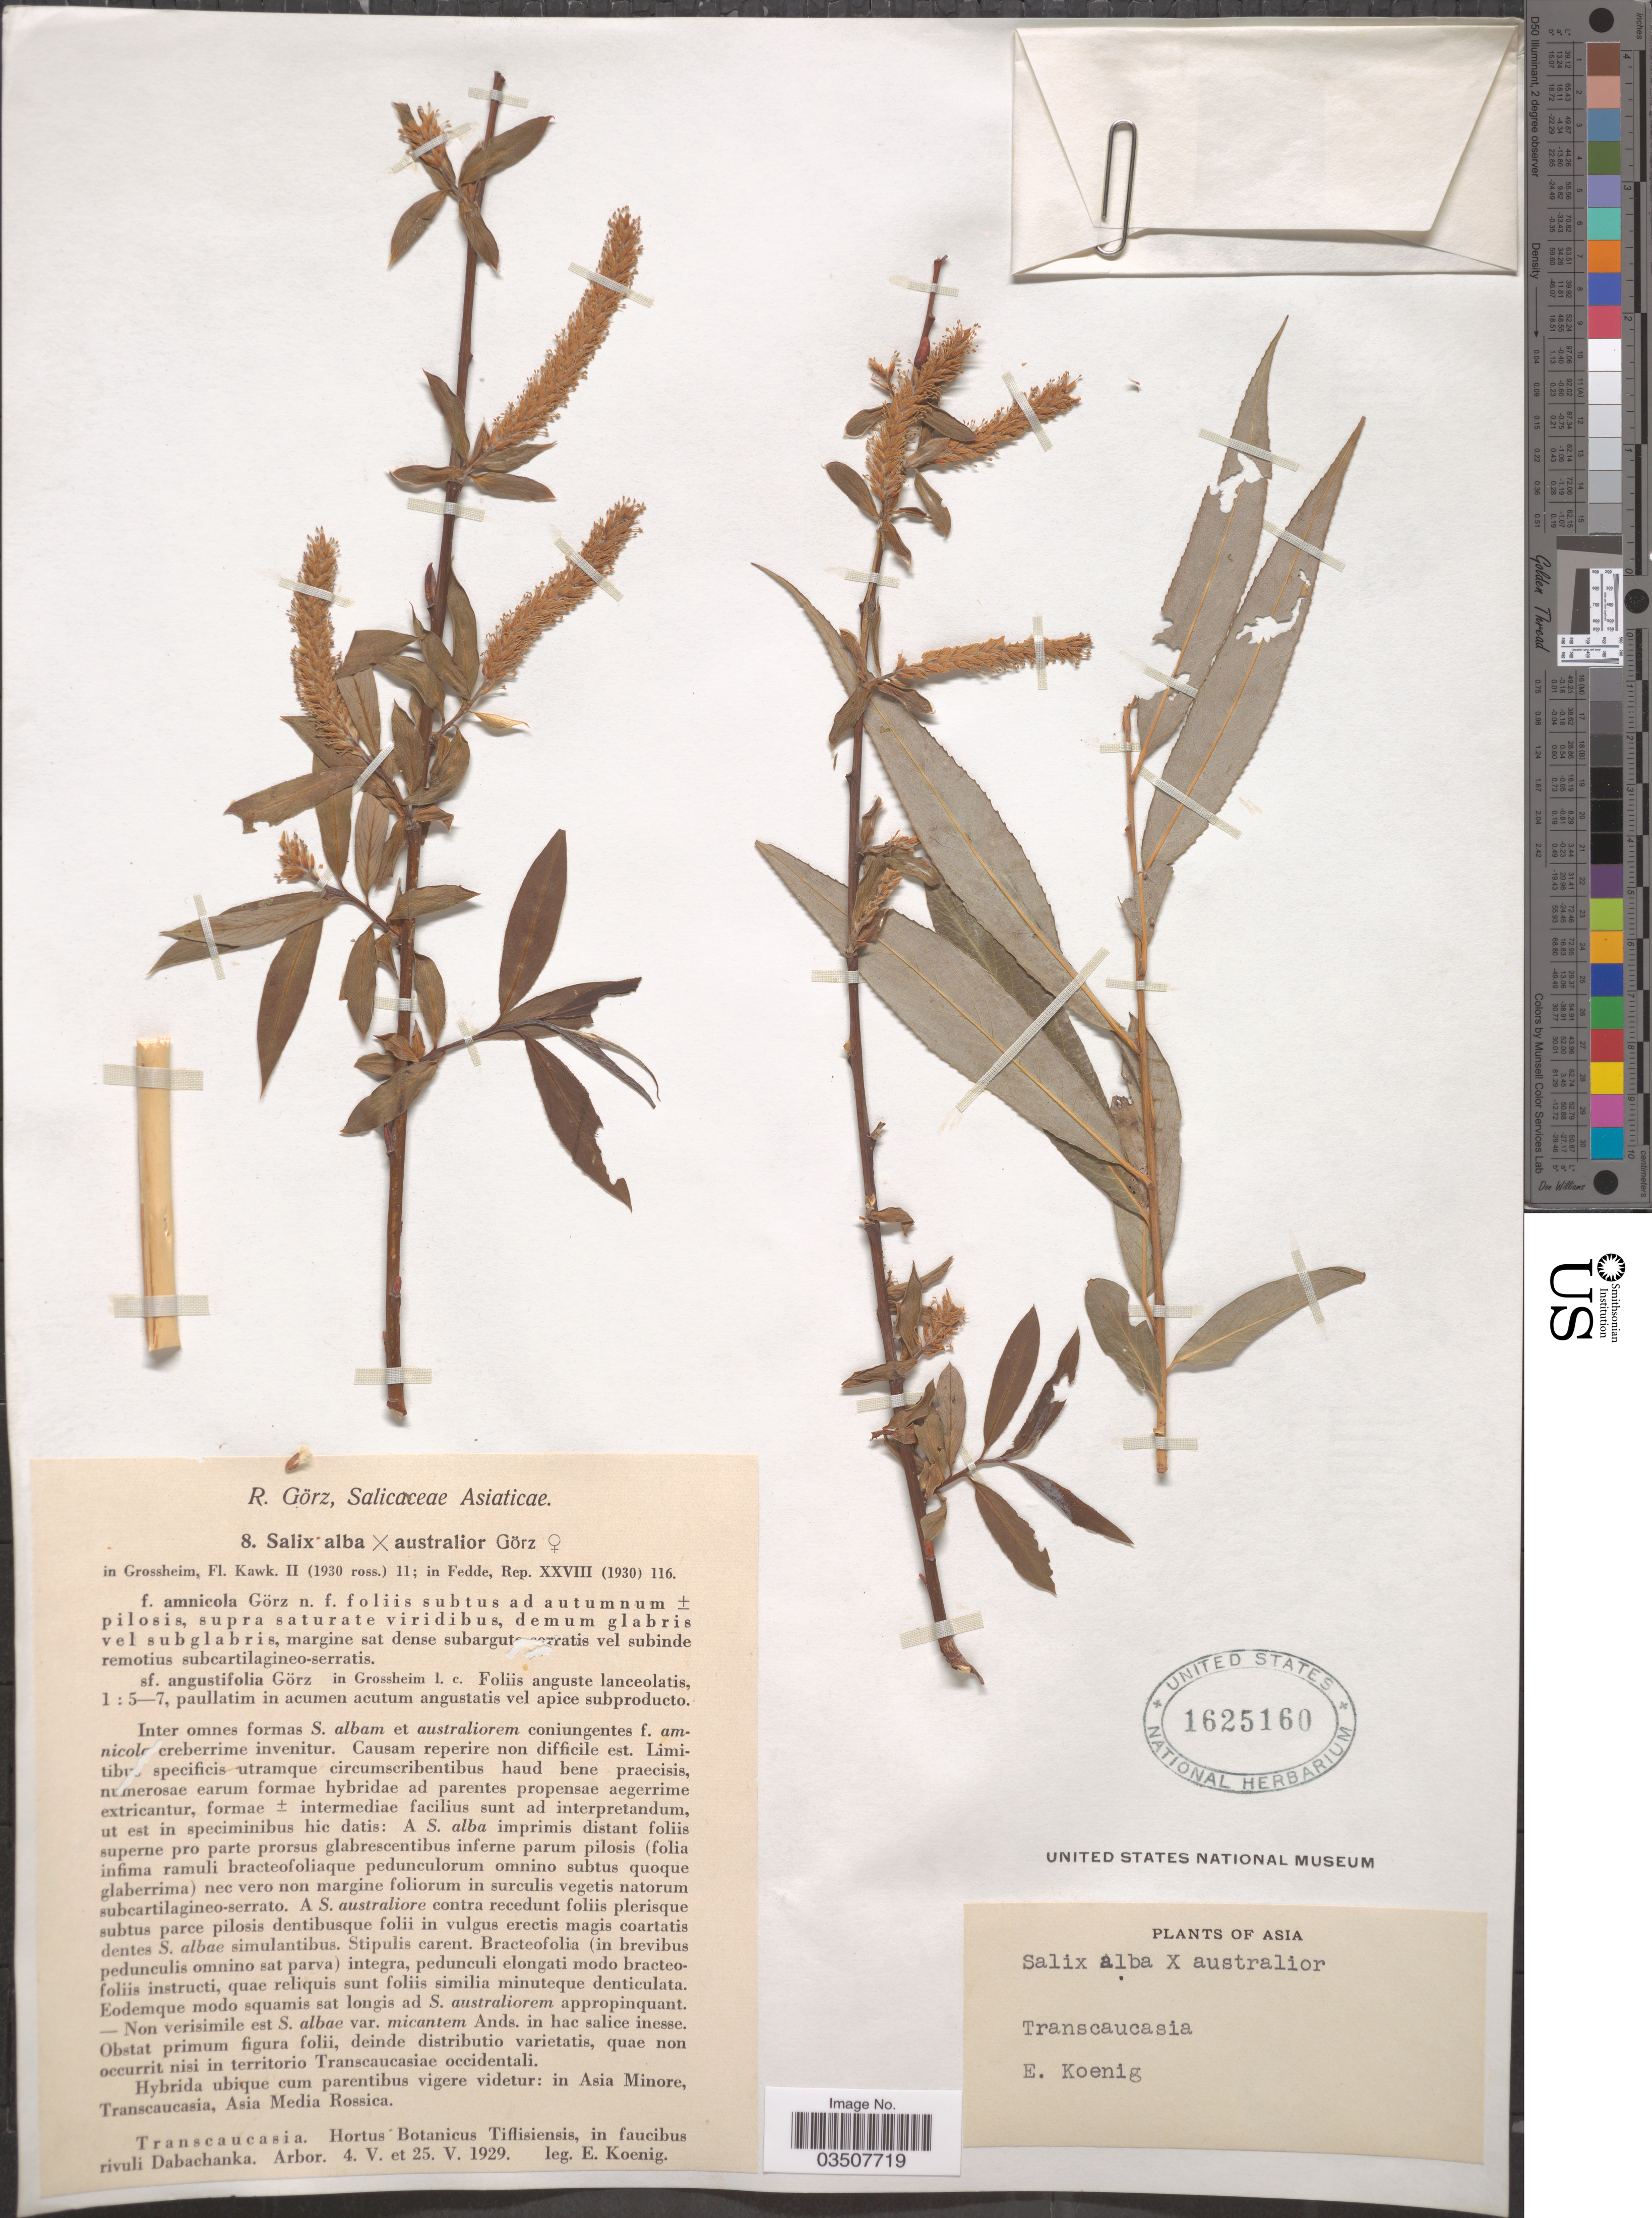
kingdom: Plantae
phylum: Tracheophyta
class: Magnoliopsida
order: Malpighiales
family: Salicaceae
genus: Salix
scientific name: Salix alba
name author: L.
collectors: E. Koenig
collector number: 8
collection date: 1929-05-04/1929-05-25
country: Georgia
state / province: Tbilisi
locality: Transcaucasia. Hortus Botanicus Tiflisiensis, in faucibus rivuli Dabachanka.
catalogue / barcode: US 1625160